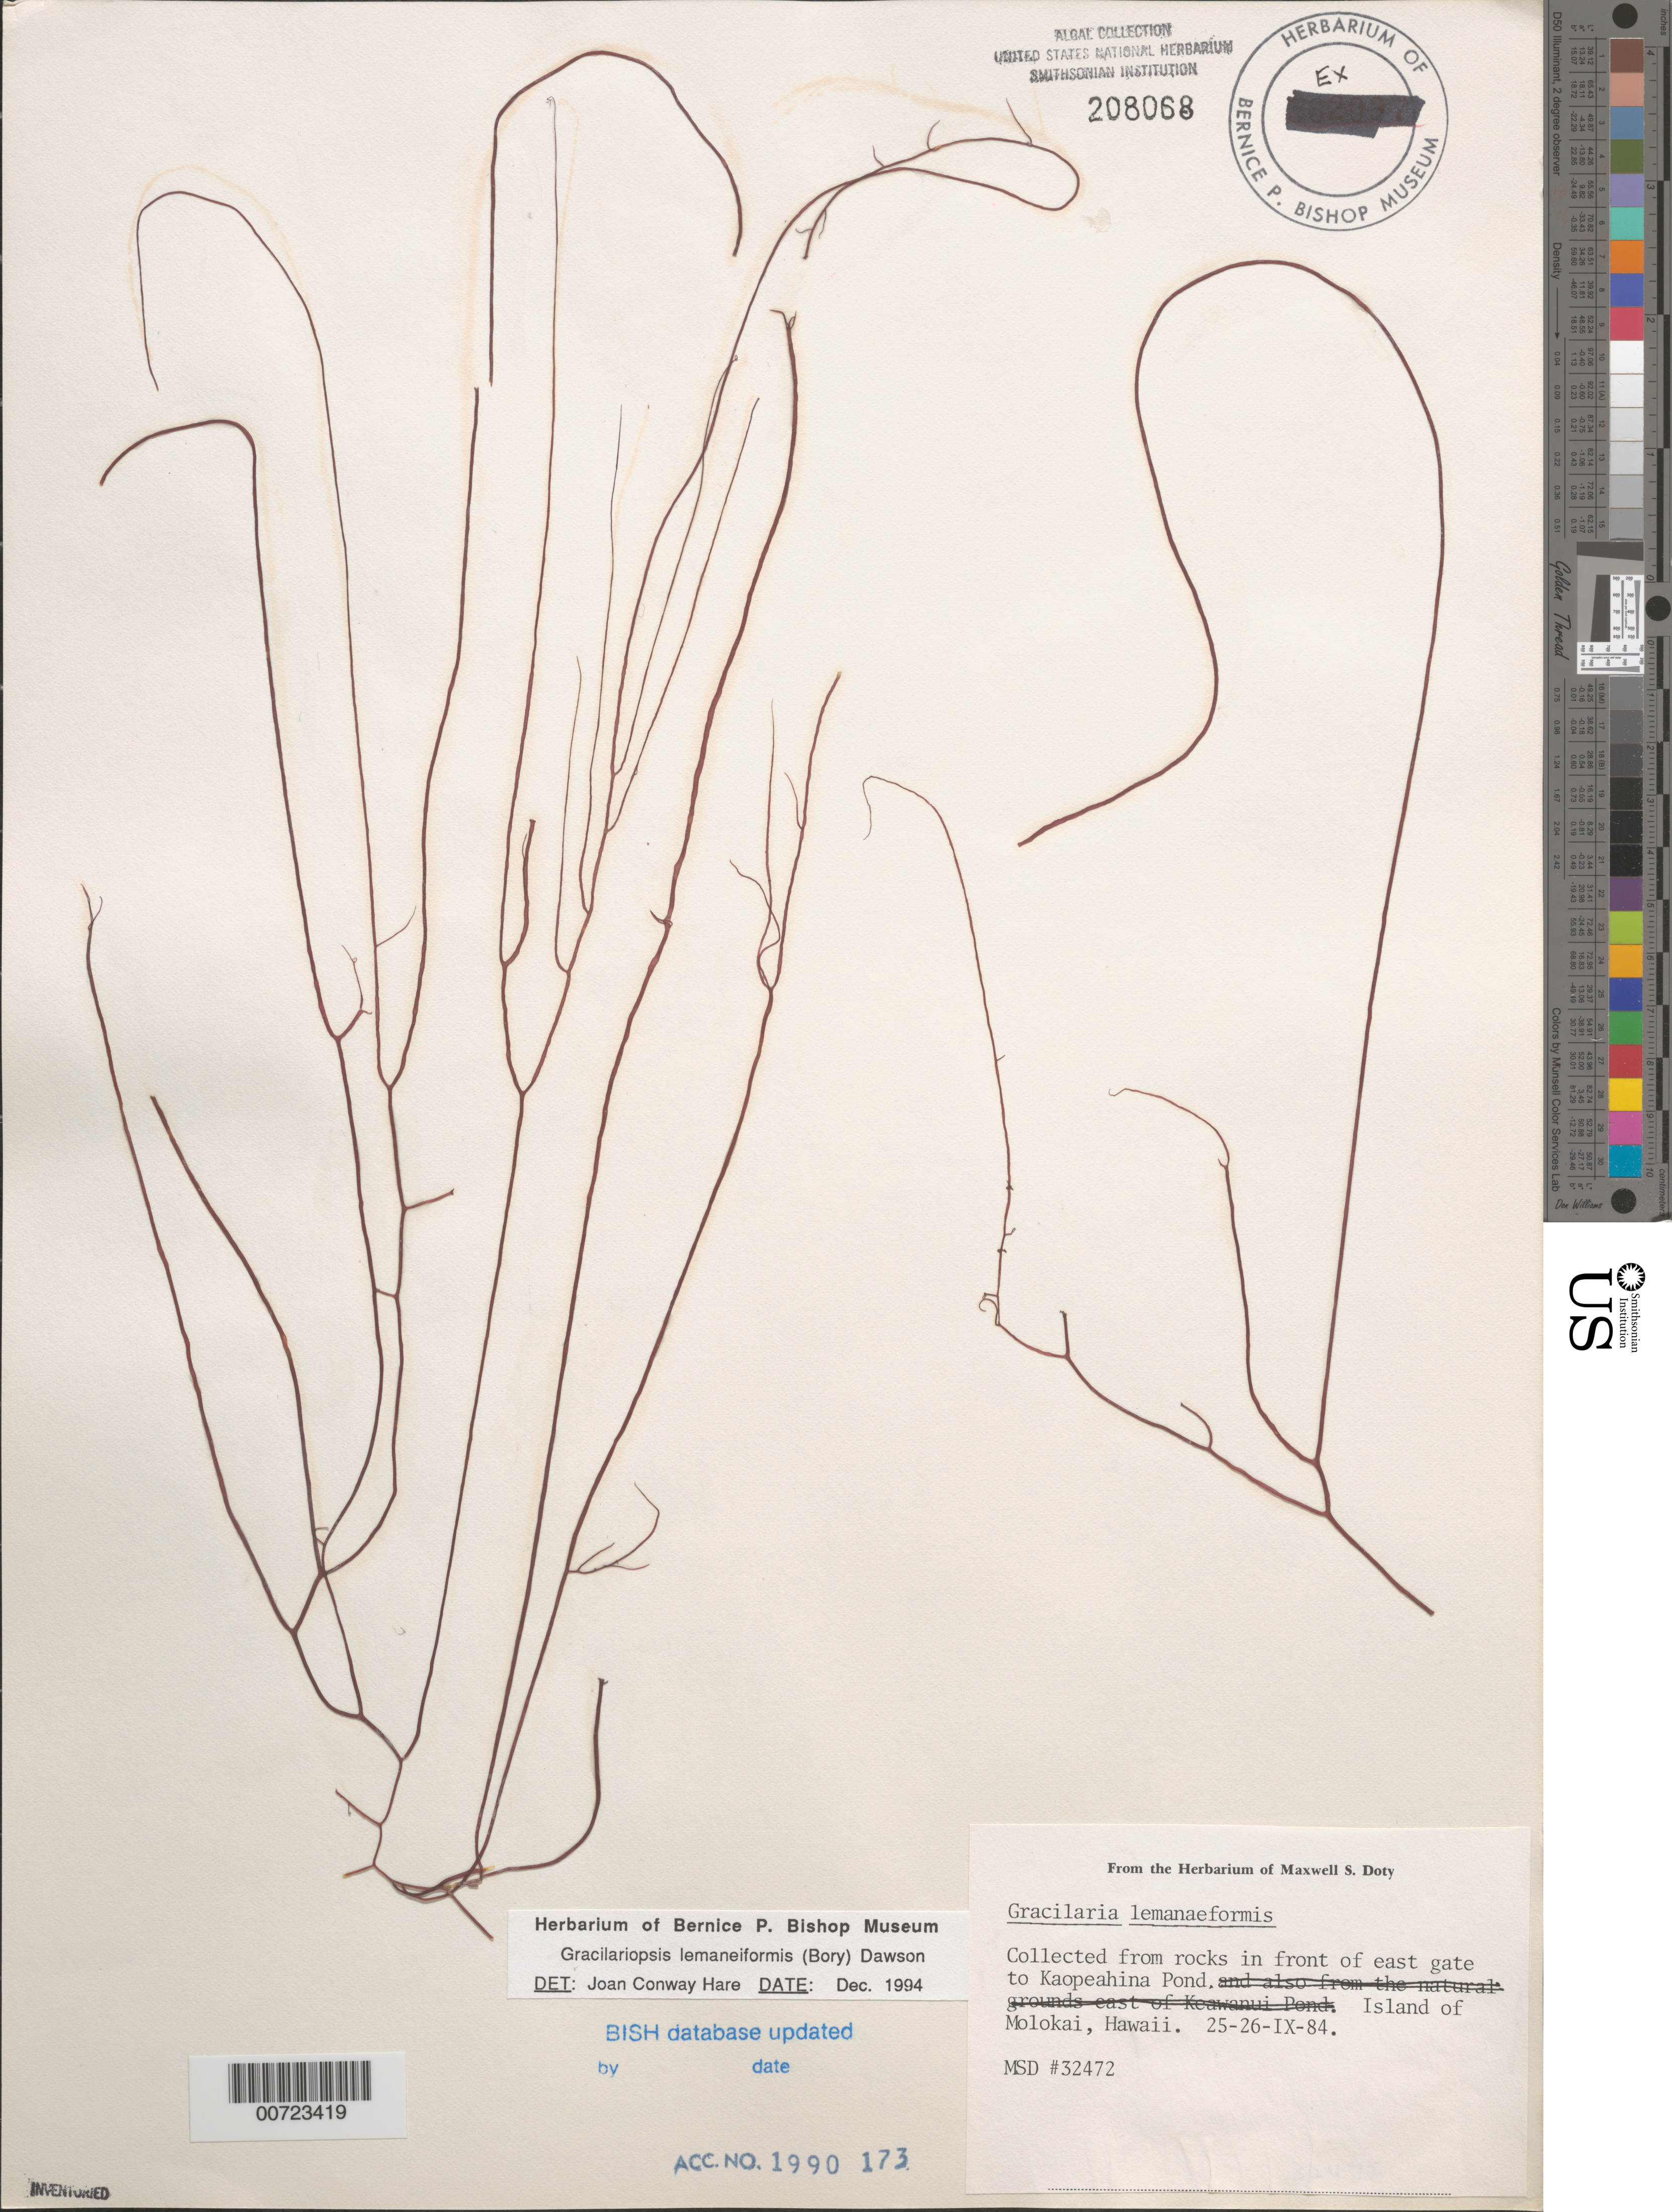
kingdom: Plantae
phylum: Rhodophyta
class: Florideophyceae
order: Gracilariales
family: Gracilariaceae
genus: Gracilariopsis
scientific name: Gracilariopsis lemaneiformis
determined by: Hare, Joan Conway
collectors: M. S.Doty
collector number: MSD 32472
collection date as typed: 25 Sep 1984 and 26 Sep 1984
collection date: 1984-09-25,1984-09-26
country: United States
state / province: Hawaii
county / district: Maui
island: Moloka'i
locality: In front of east gate to Kaopeahina Pond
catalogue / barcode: US 208068